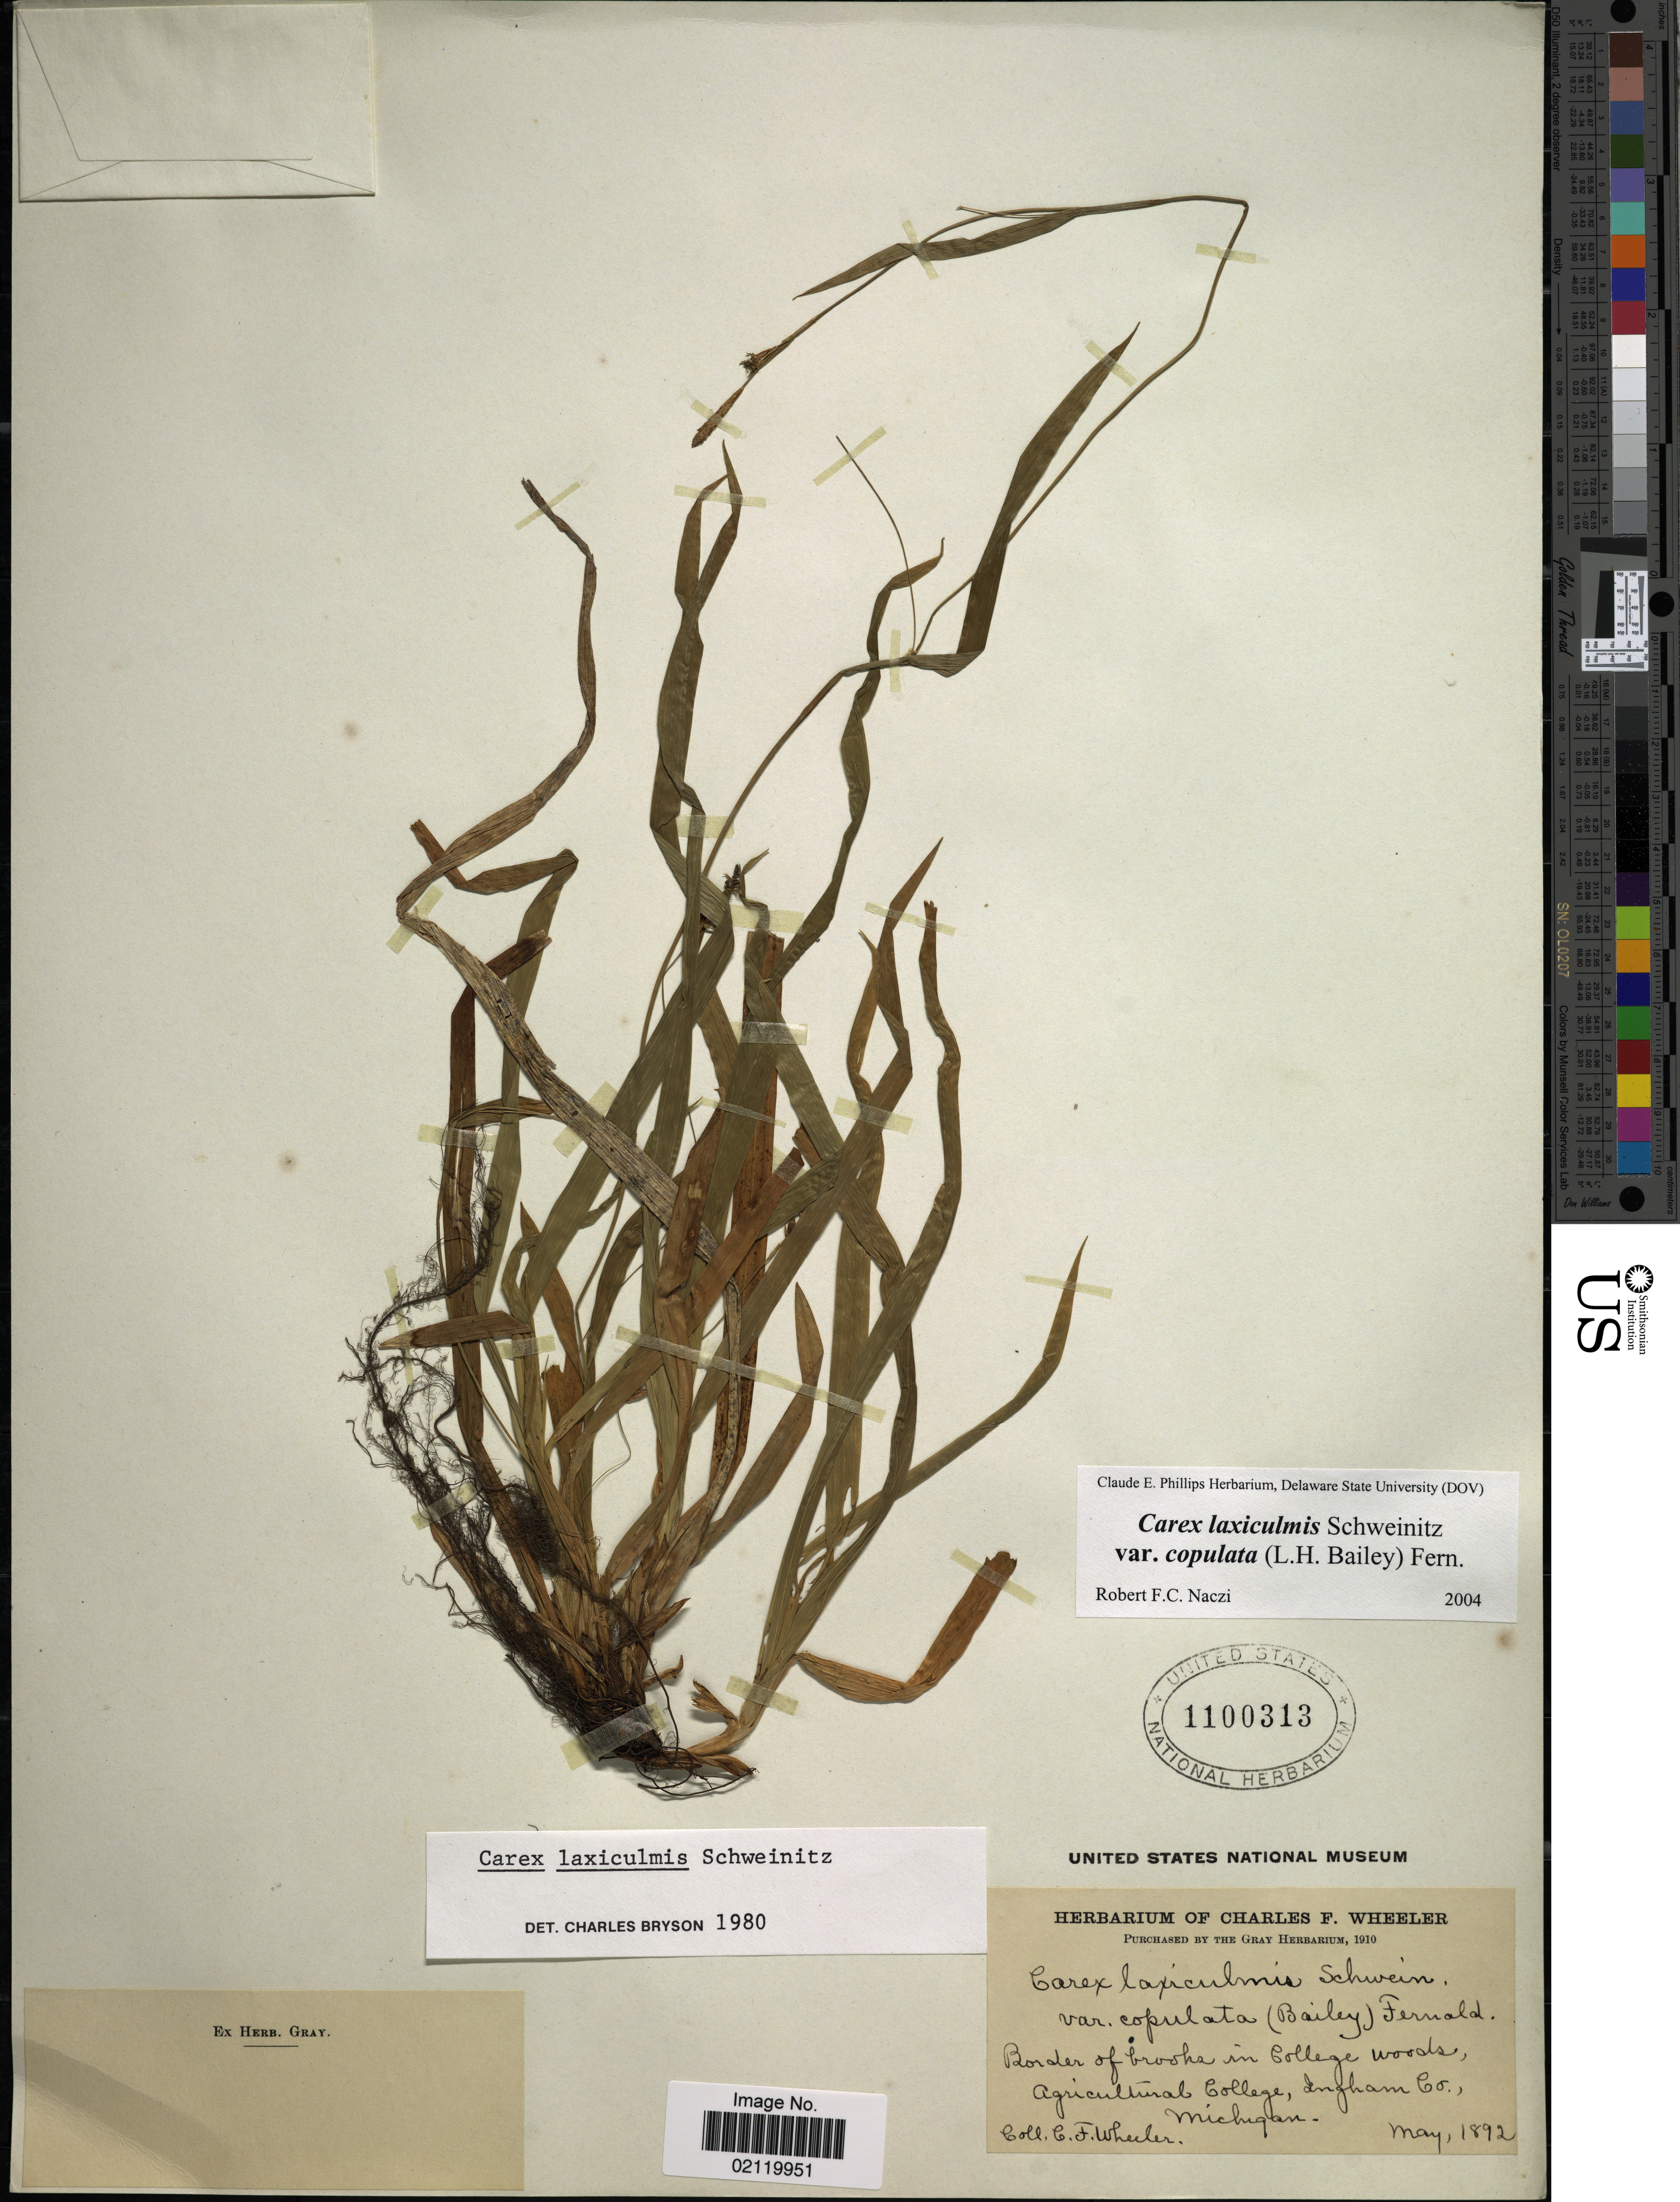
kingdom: Plantae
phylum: Tracheophyta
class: Liliopsida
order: Poales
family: Cyperaceae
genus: Carex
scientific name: Carex laxiculmis var. copulata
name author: (L.H. Bailey) Fernald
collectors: C. Wheeler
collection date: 1892-05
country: United States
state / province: Michigan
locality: Border of brooks in College Woods, Agricultural College, Ingham Co.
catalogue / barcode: US 1100313